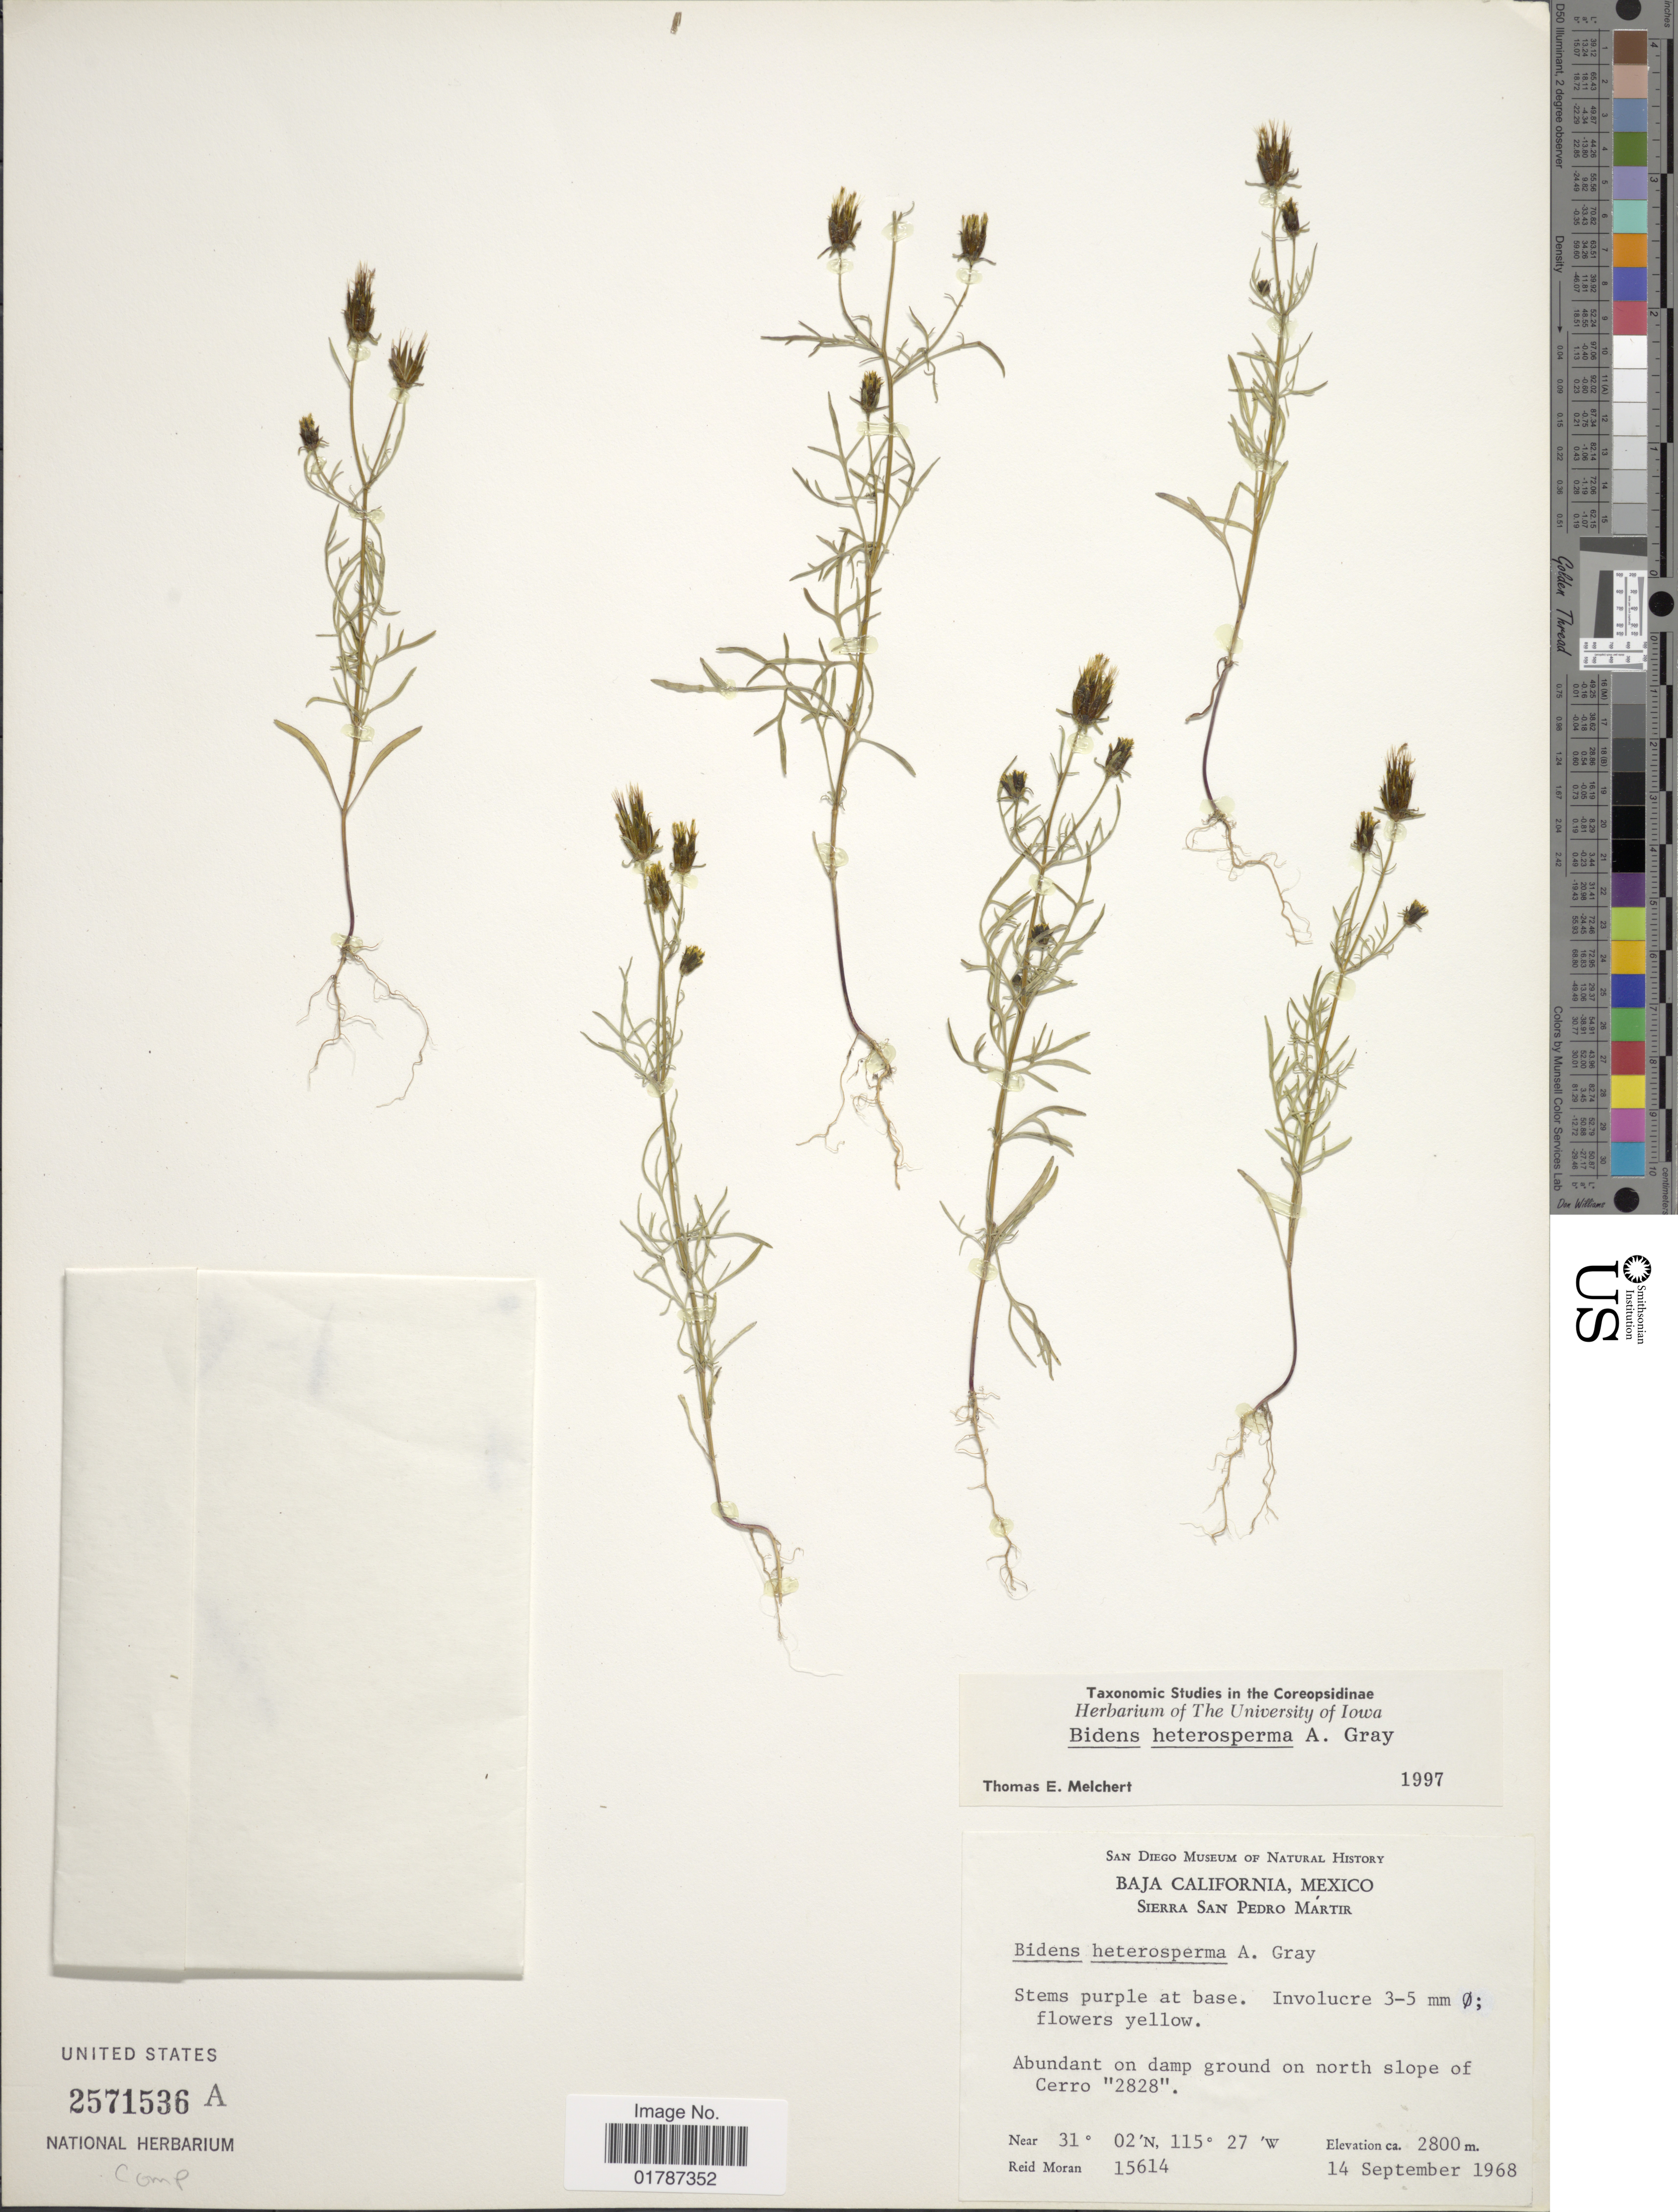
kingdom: Plantae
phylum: Tracheophyta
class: Magnoliopsida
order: Asterales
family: Asteraceae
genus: Bidens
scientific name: Bidens heterosperma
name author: A. Gray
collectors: R. V. Moran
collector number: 15614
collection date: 1968-09-14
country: Mexico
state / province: Baja California Sur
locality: Baja California, Mexico, Sierra San Pedro Martir, Abundant on damp ground on north slope of Cerro "2828"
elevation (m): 2800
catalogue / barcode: US 2571536A